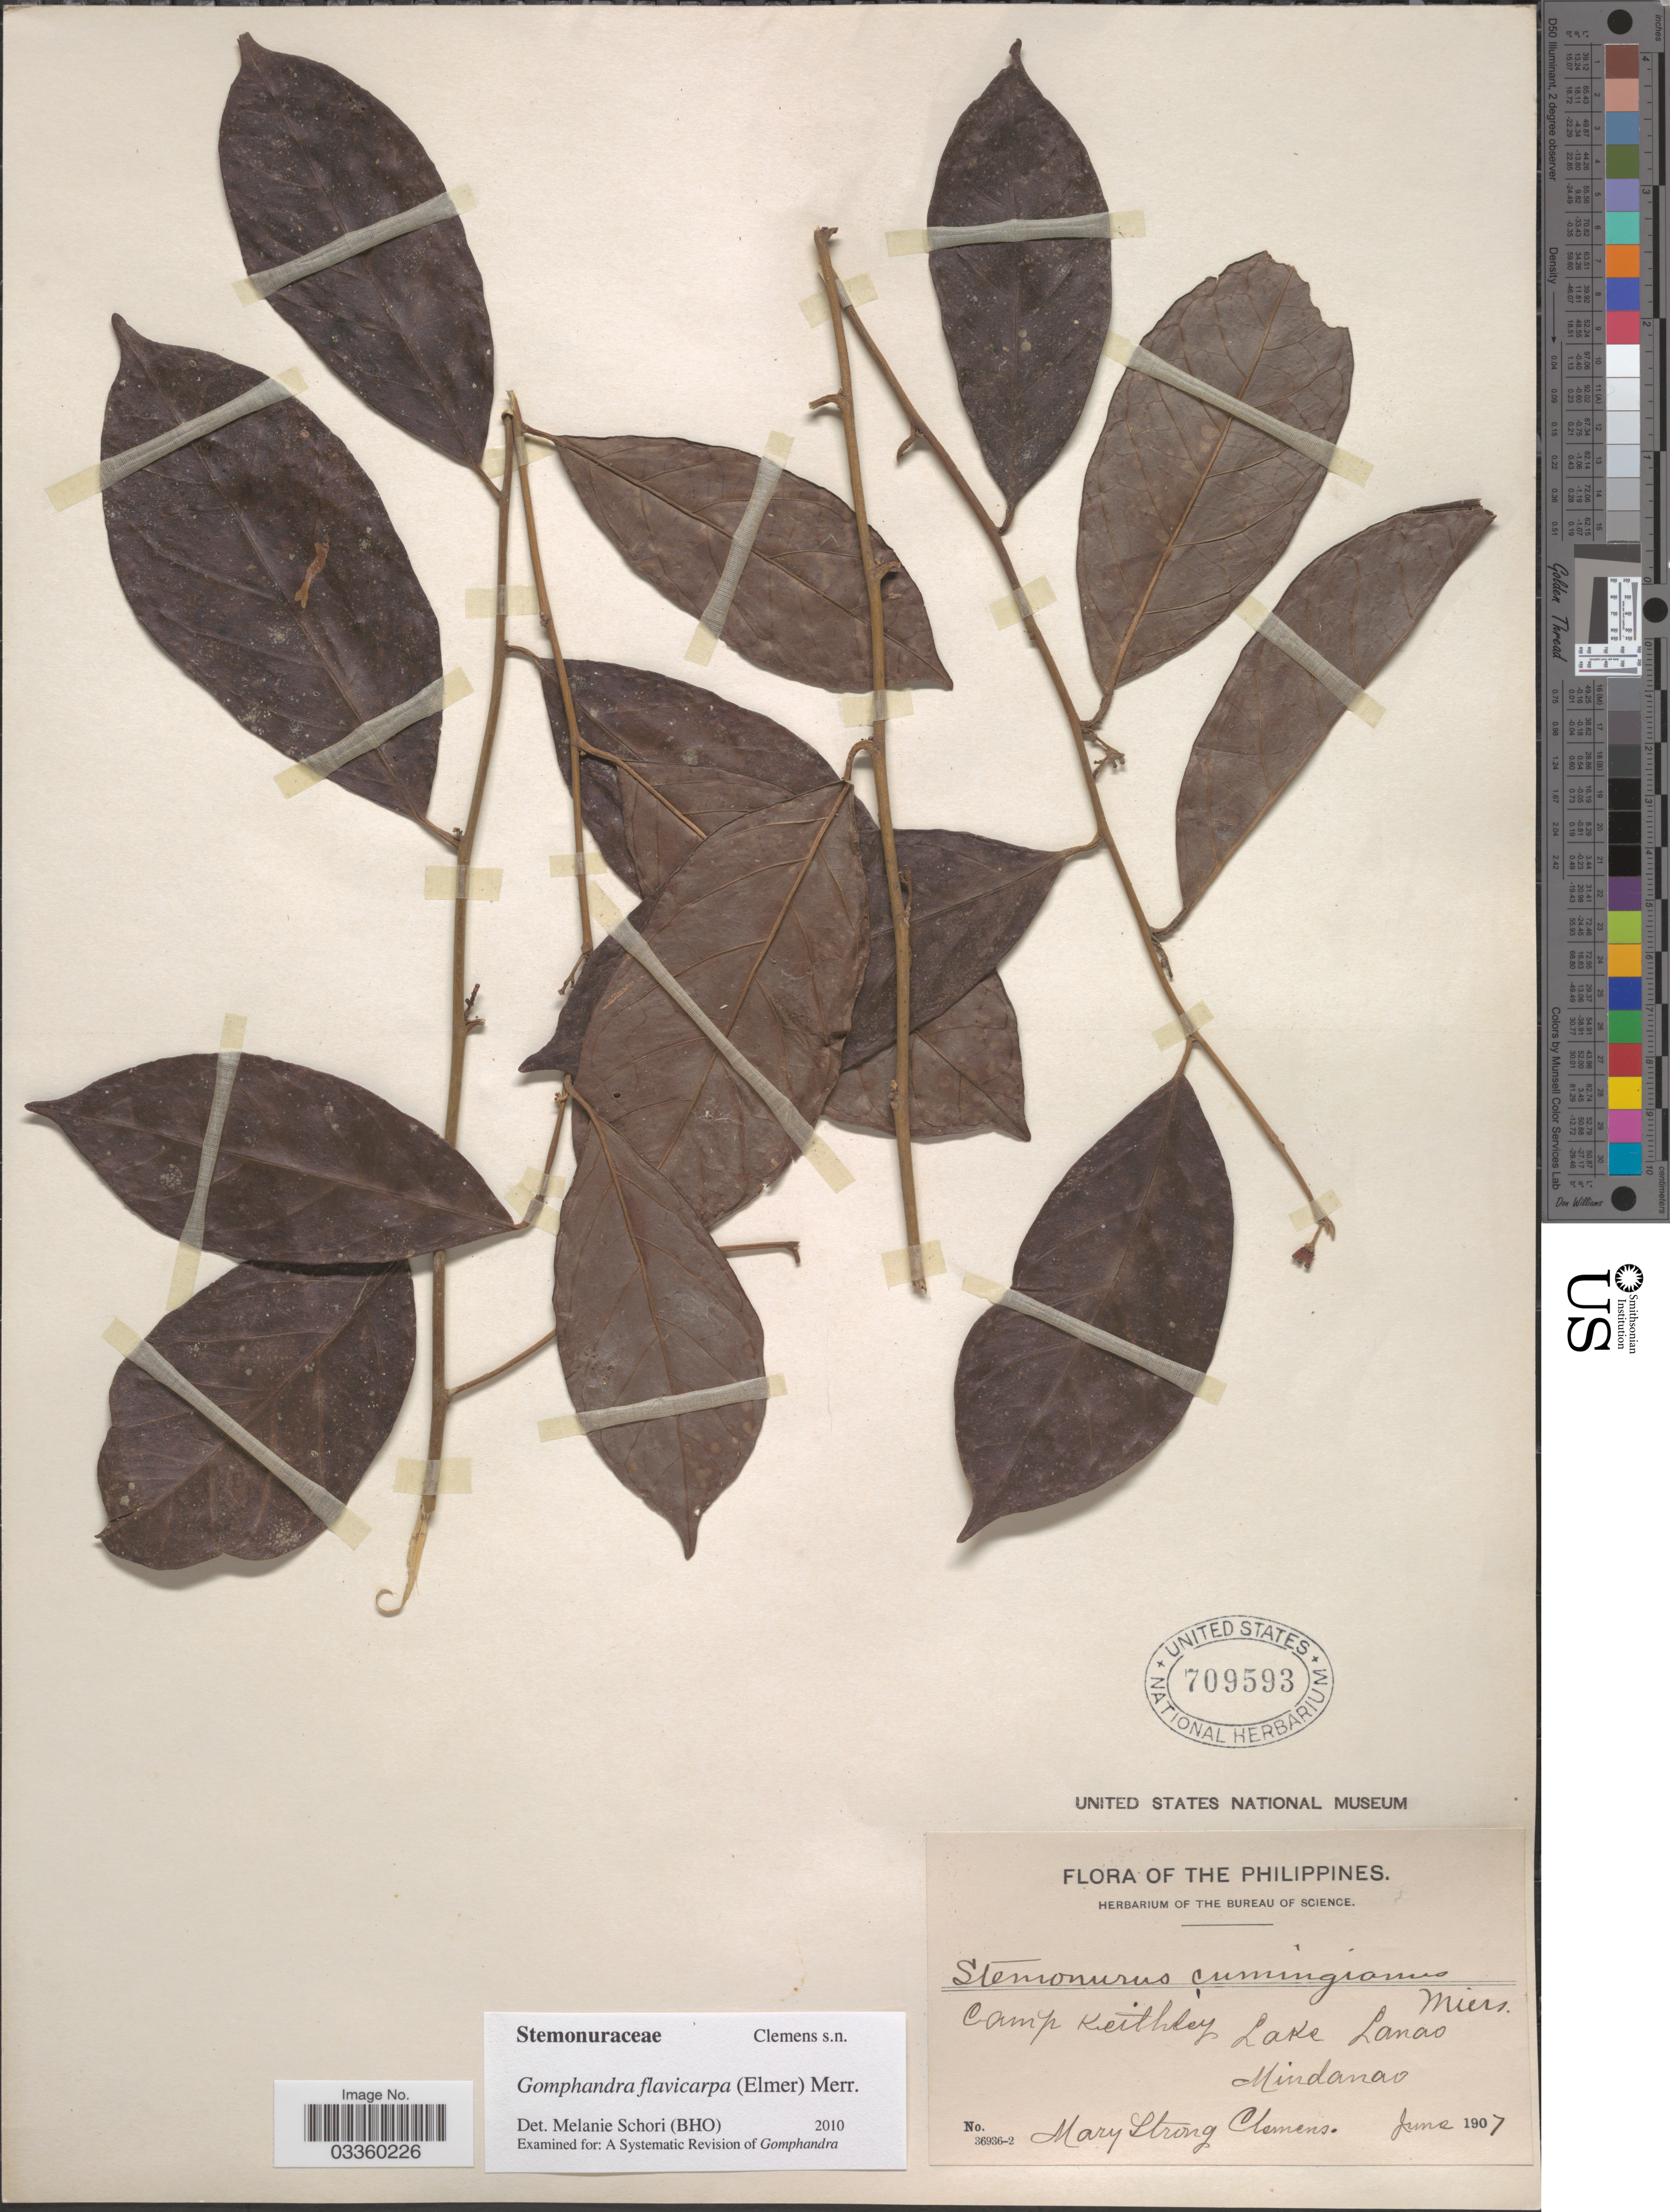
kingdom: Plantae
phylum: Tracheophyta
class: Magnoliopsida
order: Cardiopteridales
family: Stemonuraceae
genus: Gomphandra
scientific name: Gomphandra flavicarpa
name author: (Elmer) Merr.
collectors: M. S. Clemens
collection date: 1907-06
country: Philippines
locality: Camp Keithley. Lake Lanao. Mindanao.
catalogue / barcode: US 709593